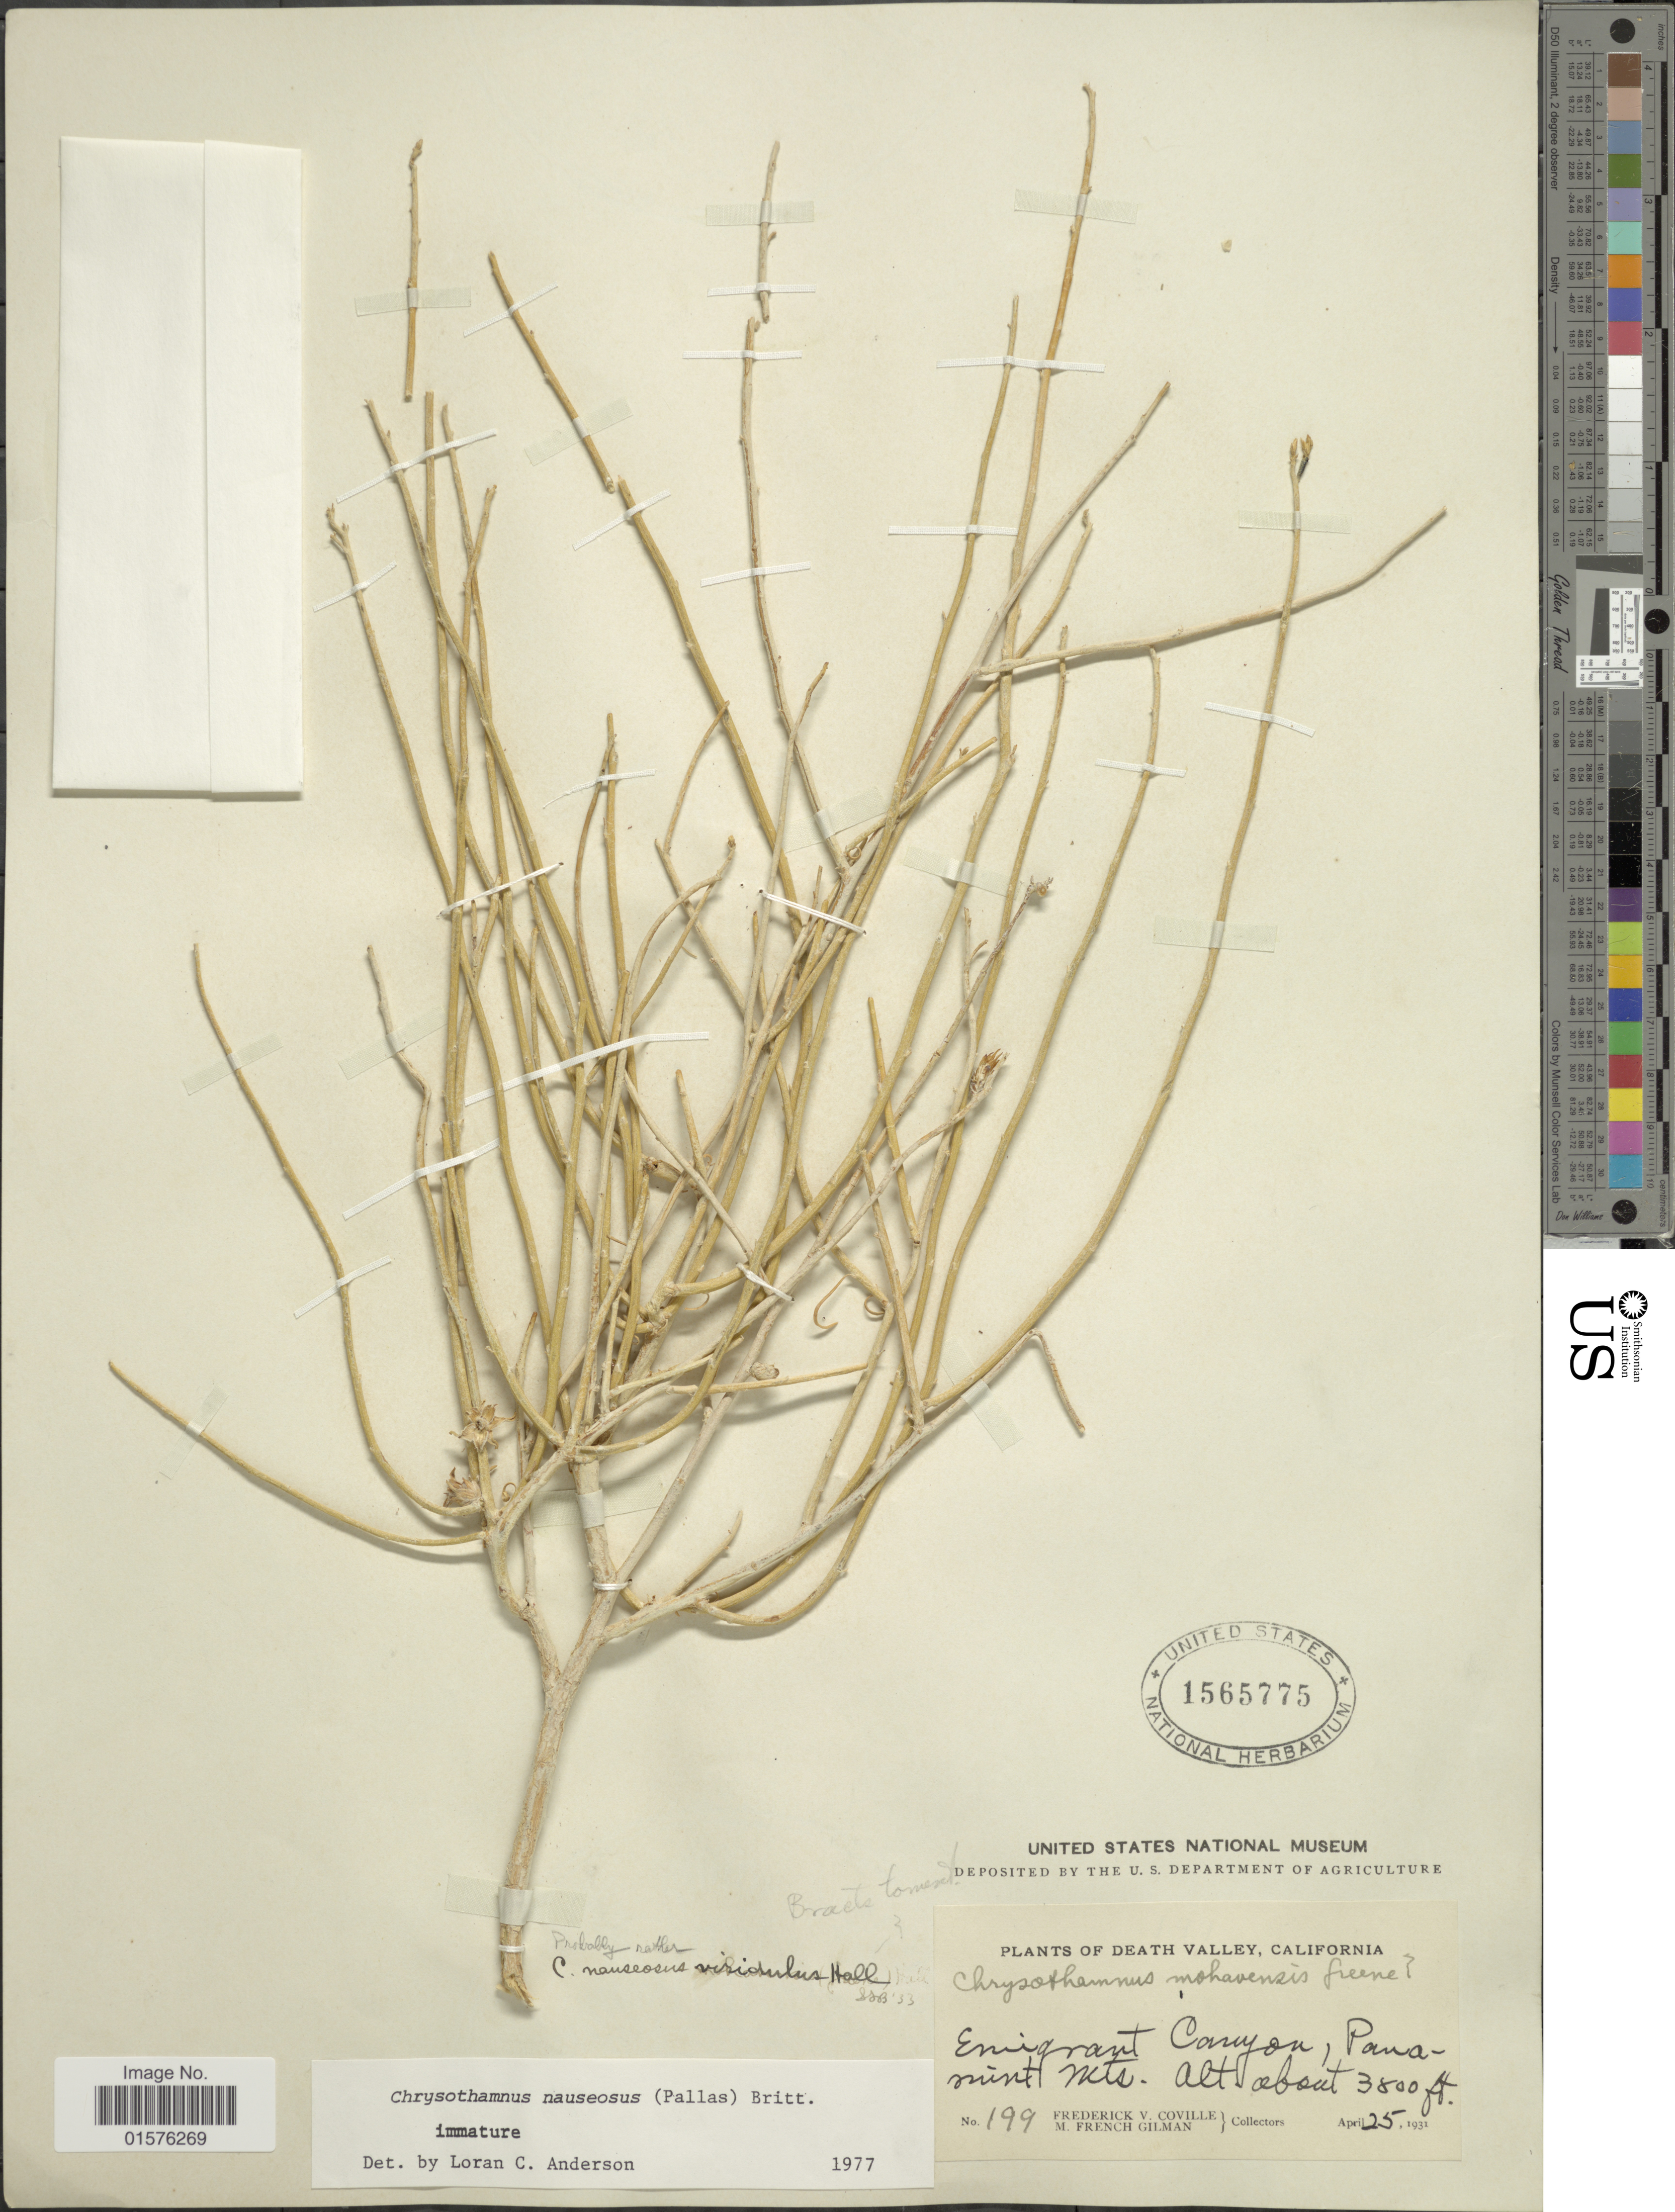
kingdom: Plantae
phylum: Tracheophyta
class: Magnoliopsida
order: Asterales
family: Asteraceae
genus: Chrysothamnus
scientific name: Chrysothamnus nauseosus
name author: (Pall. ex Pursh) Britton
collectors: F. V. Coville & M. F. Gilman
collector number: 199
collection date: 1931-04-25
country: United States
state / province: California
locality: Death Valley, Emigrant Canyon, Panamunt Mts.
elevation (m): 1158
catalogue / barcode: US 1565775